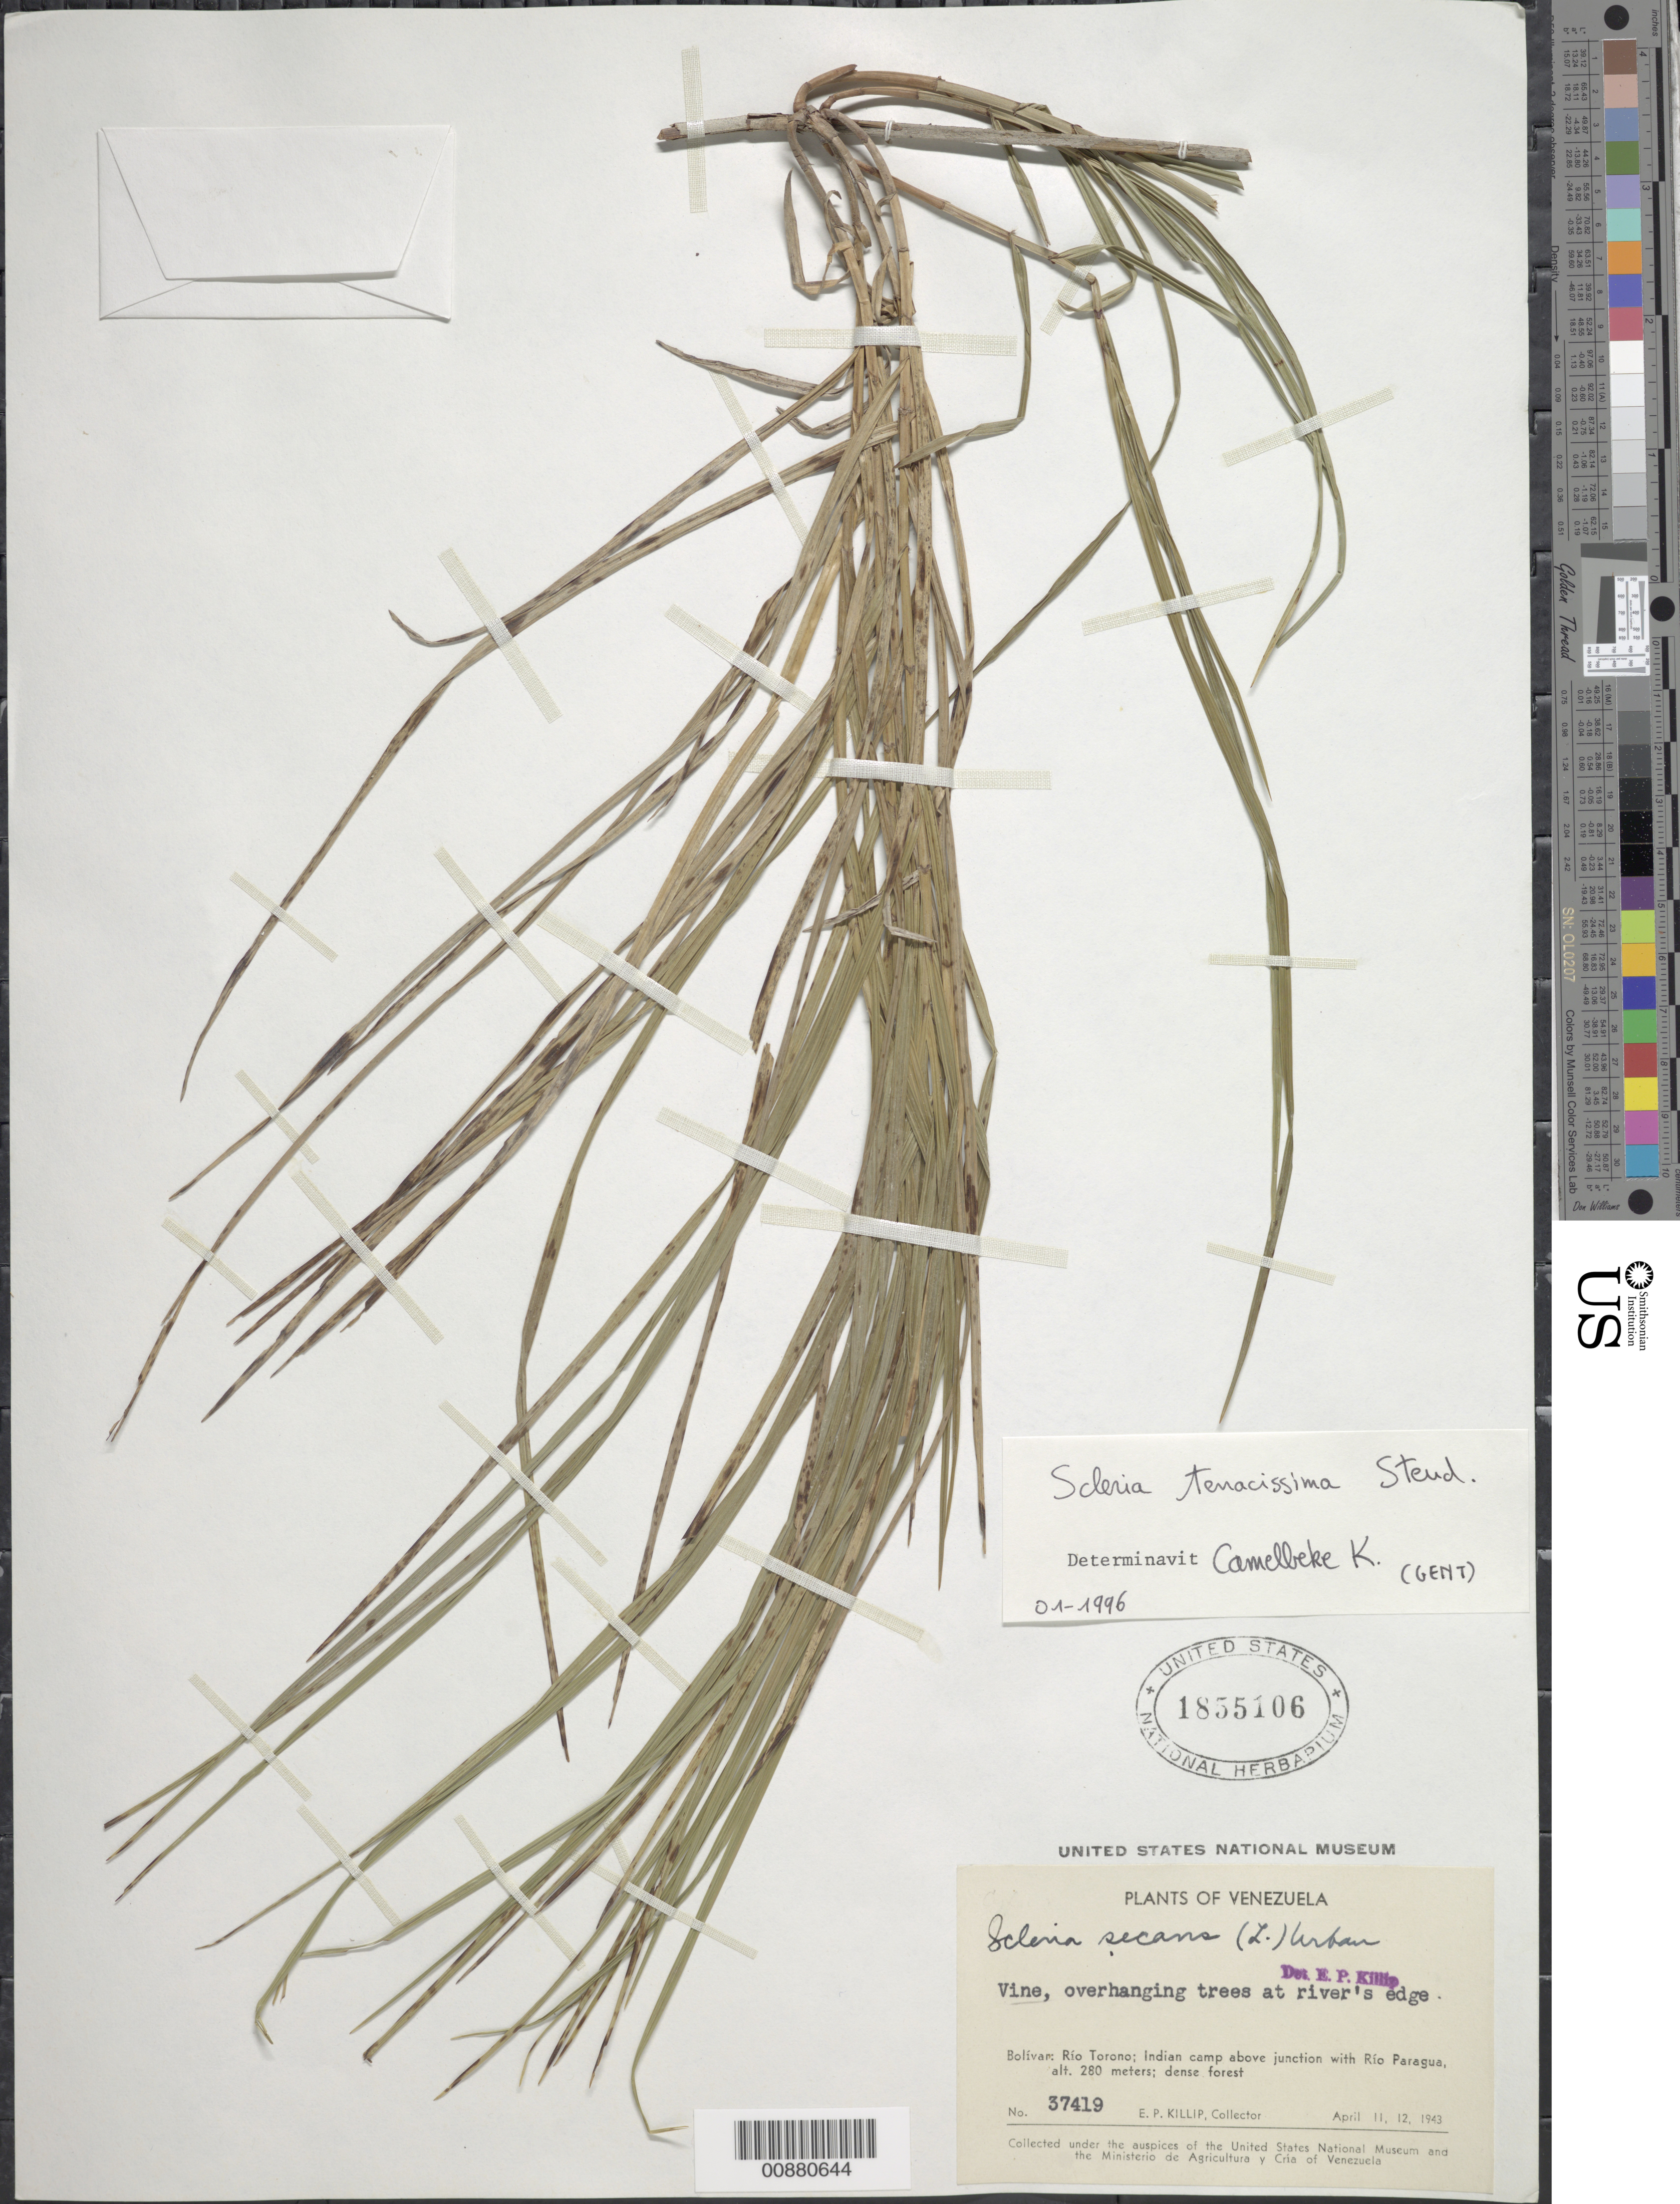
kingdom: Plantae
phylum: Tracheophyta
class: Liliopsida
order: Poales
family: Cyperaceae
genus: Scleria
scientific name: Scleria tenacissima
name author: (Nees) Steud.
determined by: Camelbeke, K.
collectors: E. P. Killip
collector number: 37419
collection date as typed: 11-Apr-43 to 12-Apr-43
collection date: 1943-04-11/1943-04-12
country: Venezuela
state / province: Bolívar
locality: Río Torono, Indian camp above junction with Río Paragua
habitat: Dense forest; overhanging trees at river's edge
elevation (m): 280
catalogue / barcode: US 1855106